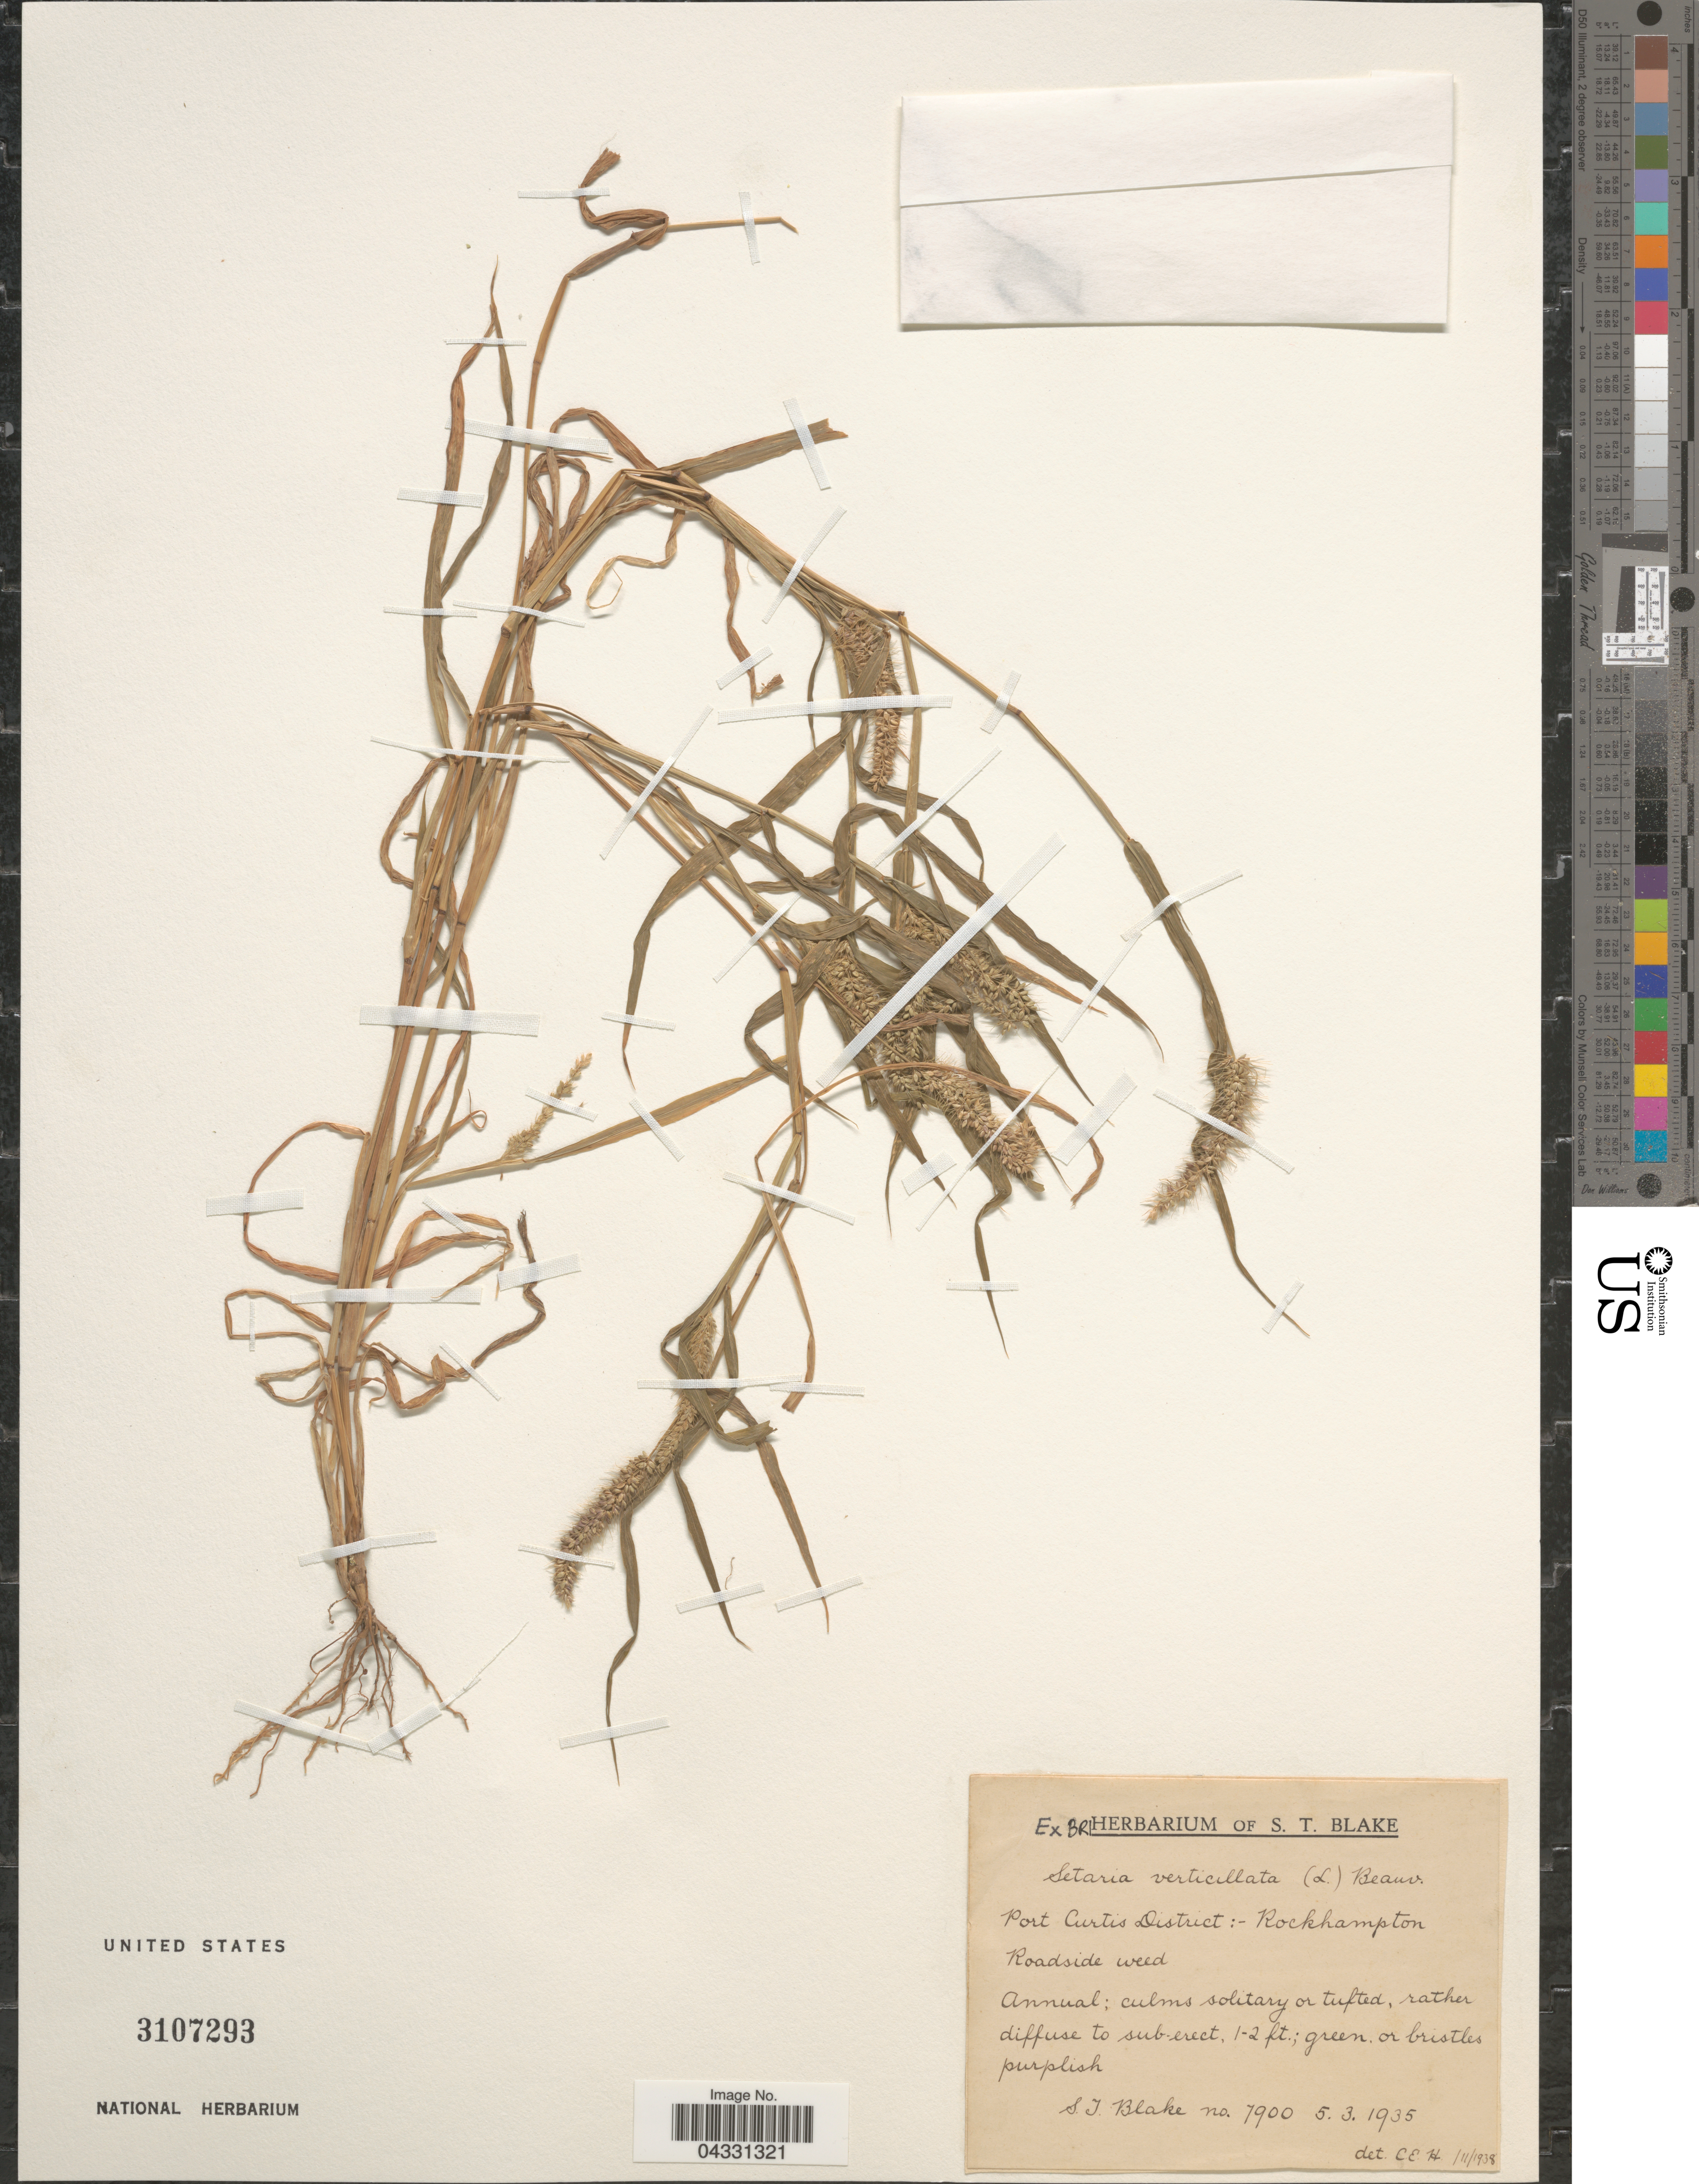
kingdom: Plantae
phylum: Tracheophyta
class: Liliopsida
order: Poales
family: Poaceae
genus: Setaria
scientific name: Setaria verticillata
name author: (L.) P. Beauv.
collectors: S. T. Blake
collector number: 7900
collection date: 1935-03-05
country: Australia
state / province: Queensland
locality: Port Curtis District:- Rockhampton.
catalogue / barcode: US 3107293